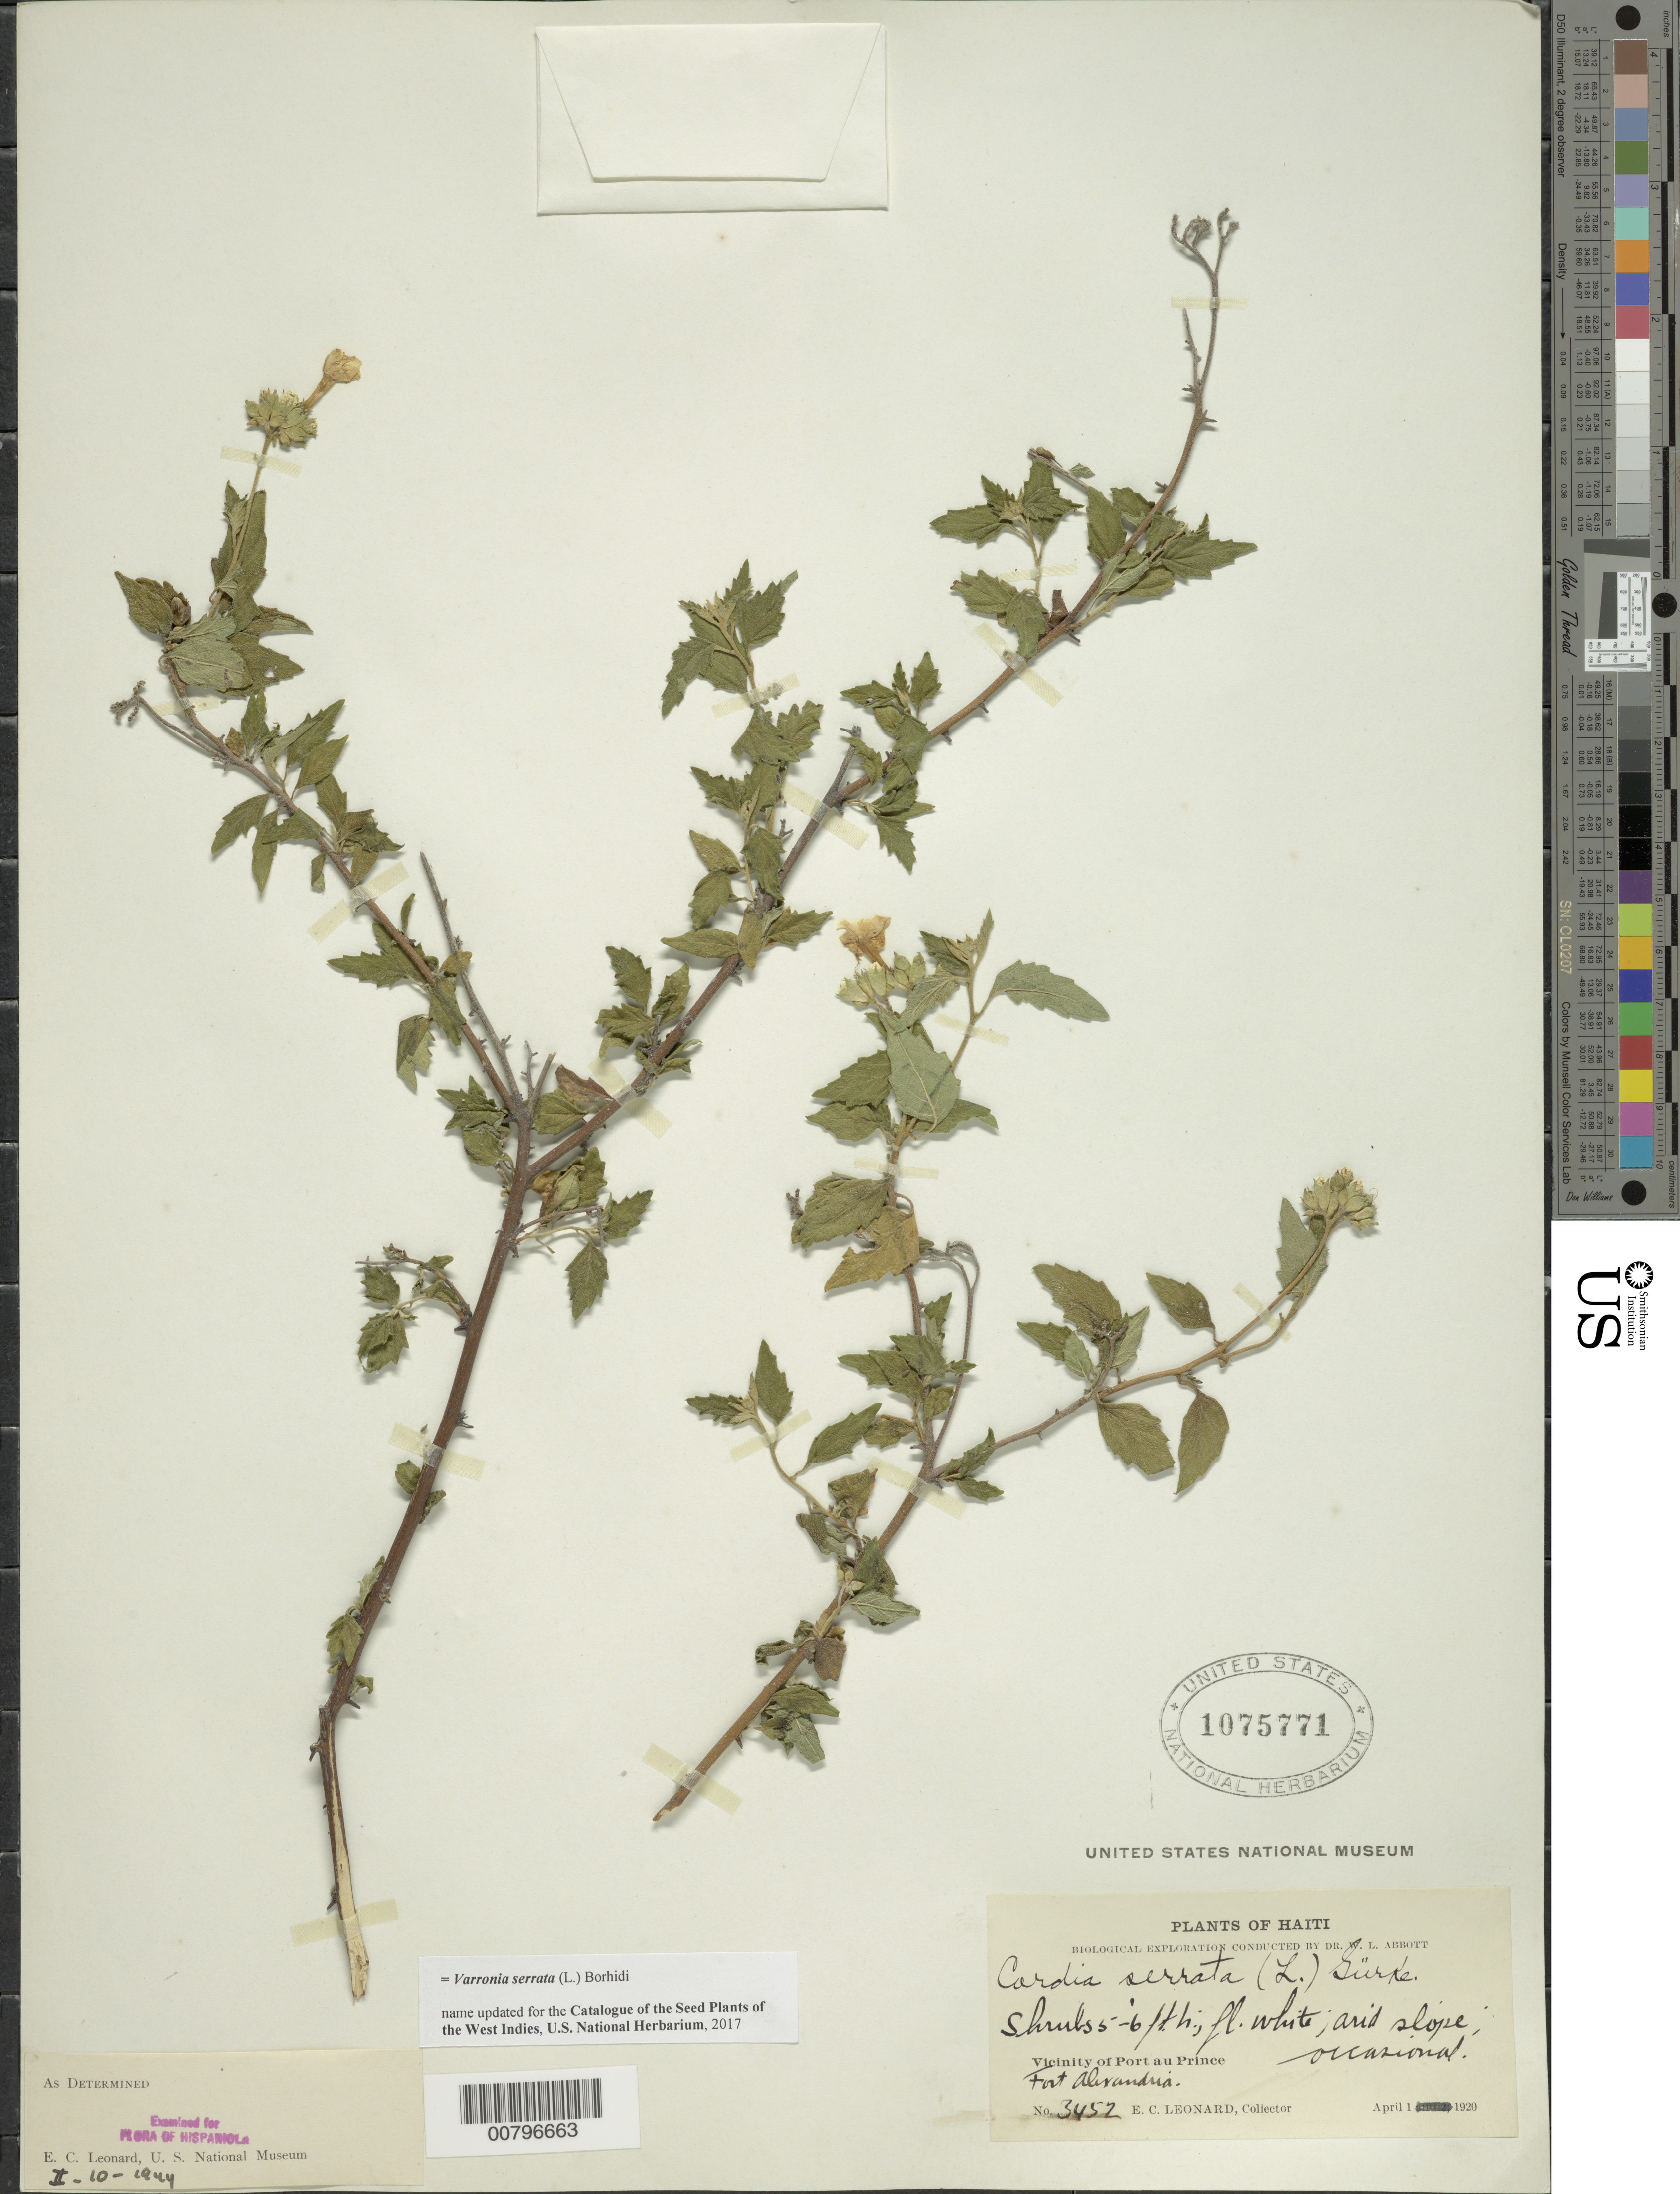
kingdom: Plantae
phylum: Tracheophyta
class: Magnoliopsida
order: Boraginales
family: Cordiaceae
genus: Varronia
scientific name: Varronia serrata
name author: (L.) Borhidi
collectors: E. C. Leonard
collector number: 3452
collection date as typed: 01 Apr 1920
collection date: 1920-04-01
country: Haiti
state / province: Ouest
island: Hispaniola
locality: Vicinity of Port au Prince, Fort Alexandria.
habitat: Arid slope.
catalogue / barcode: US 1075771